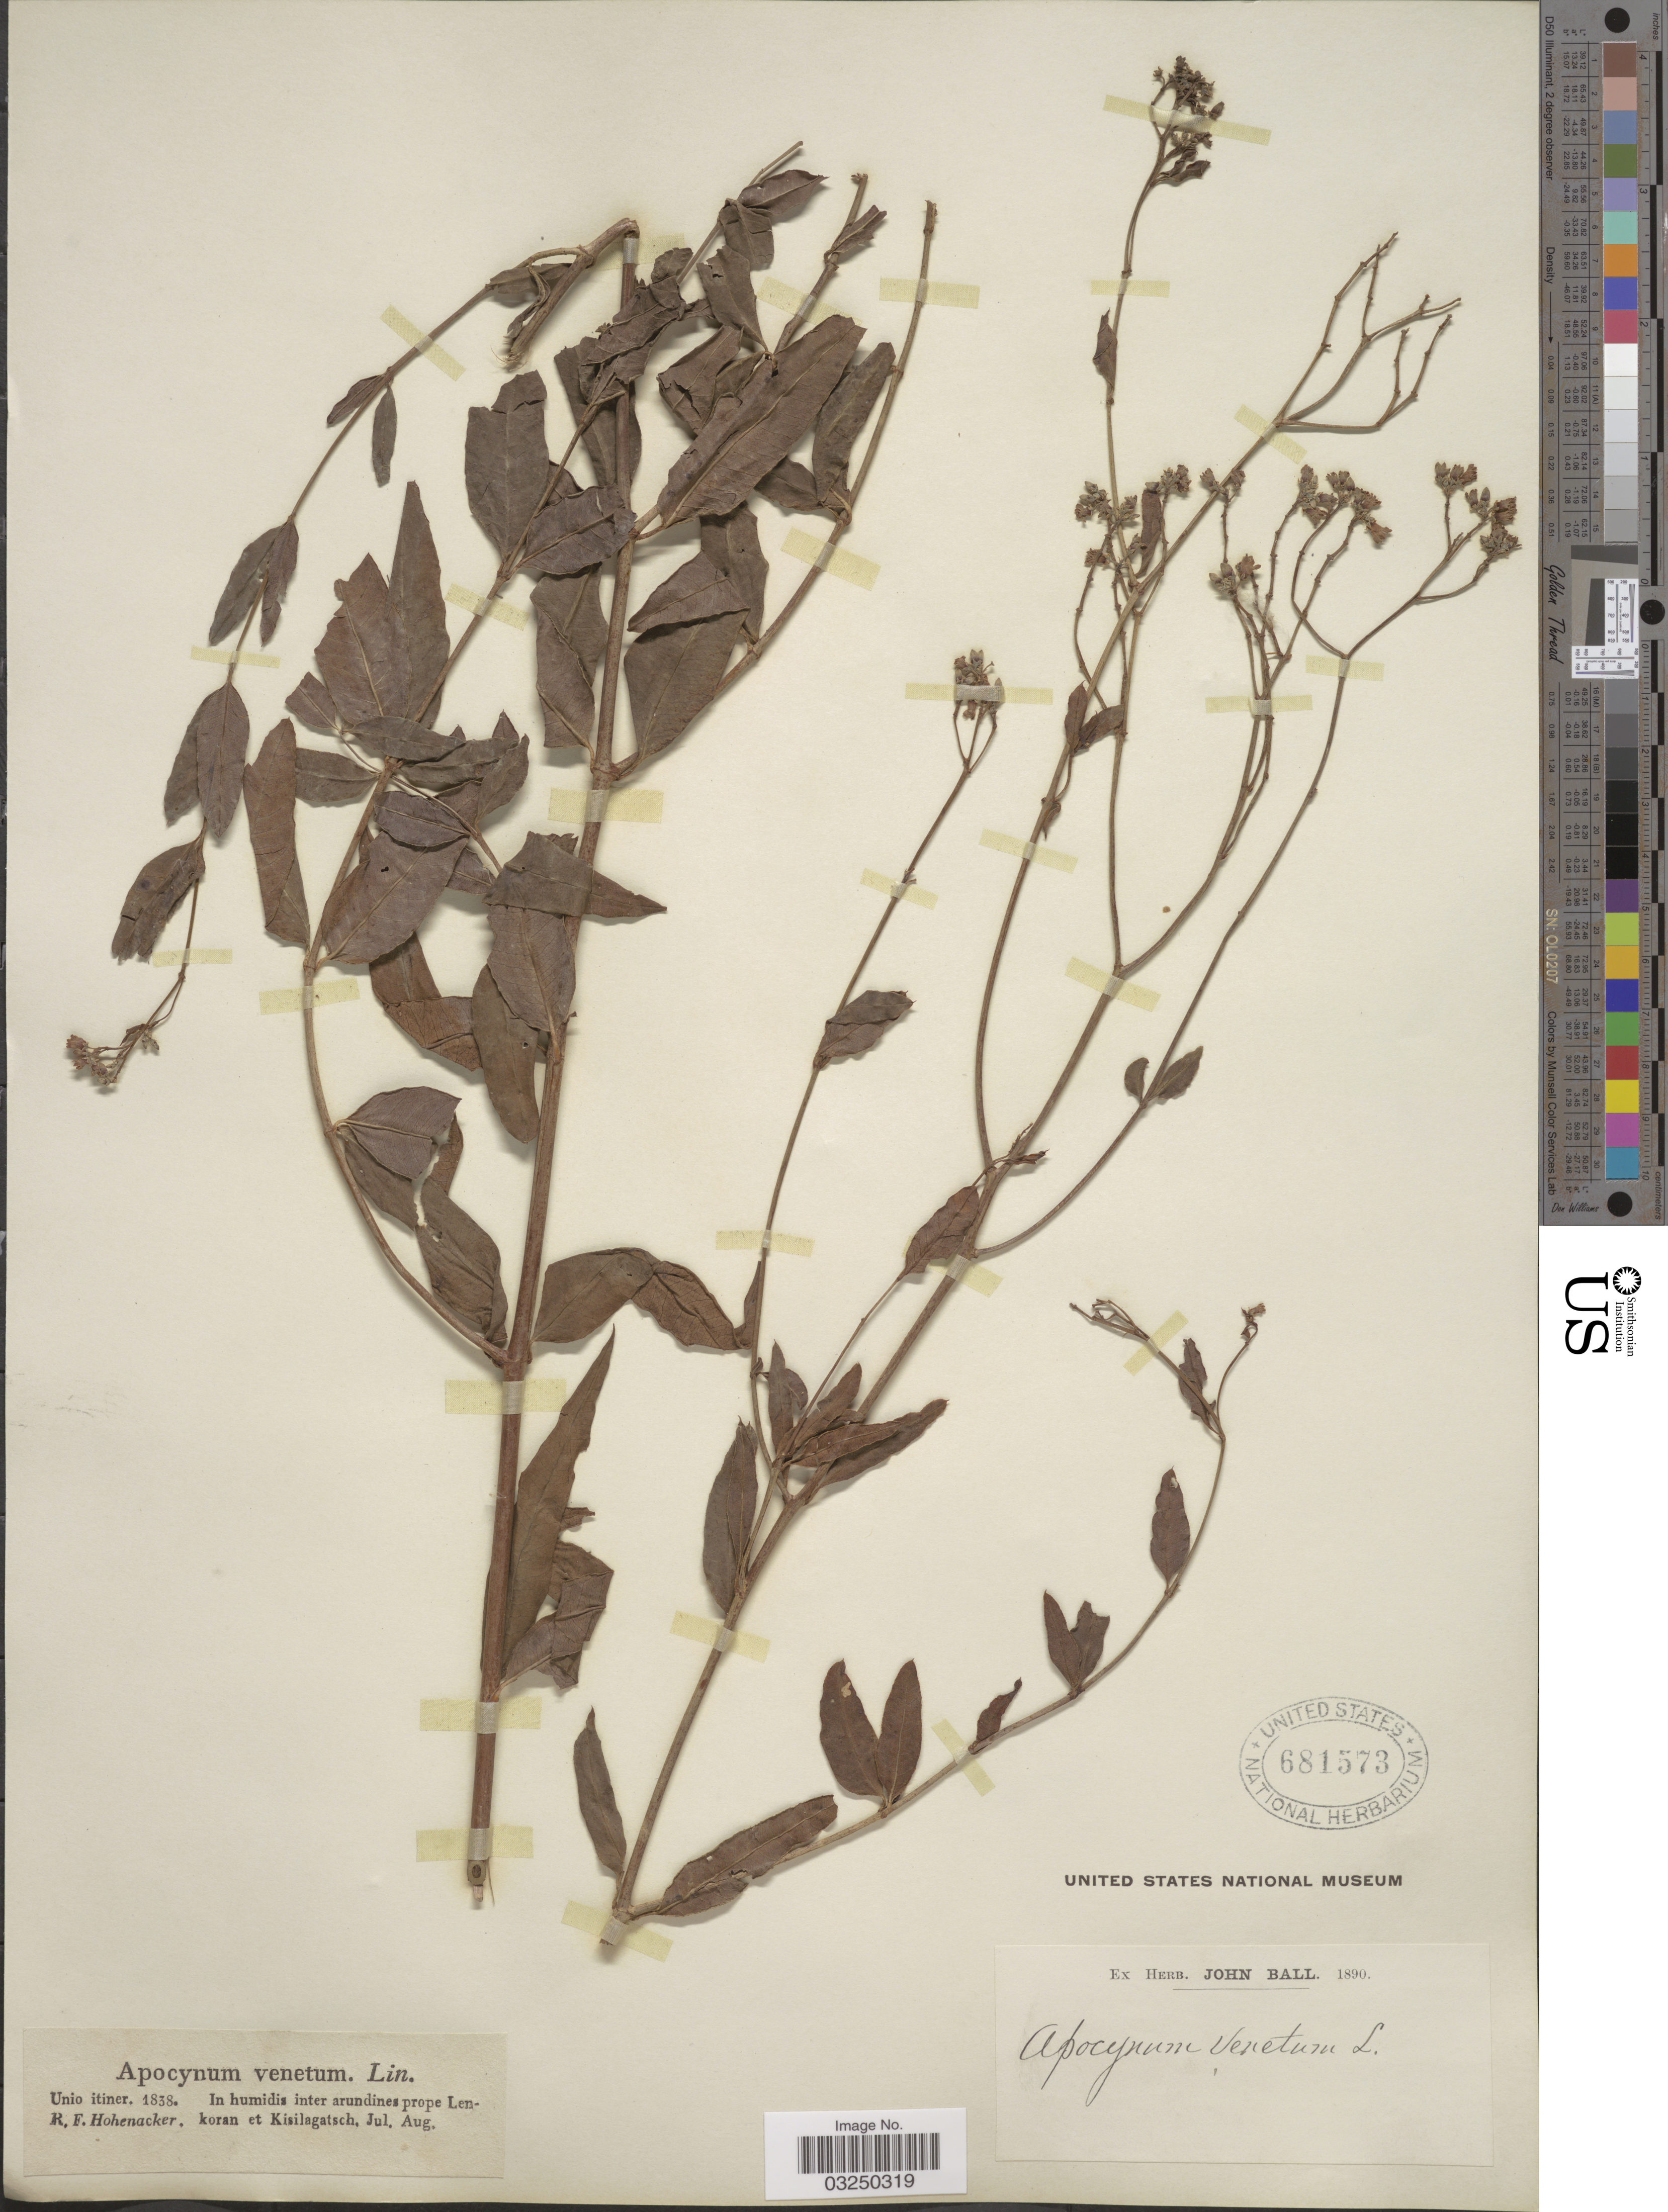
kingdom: Plantae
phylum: Tracheophyta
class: Magnoliopsida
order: Gentianales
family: Apocynaceae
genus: Apocynum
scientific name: Apocynum venetum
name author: L.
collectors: R. F. Hohenacker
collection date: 1838-07/1838-08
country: Azerbaijan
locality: In humidis inter arundines prope Len, koran et Kisilagatsch.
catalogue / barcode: US 681573